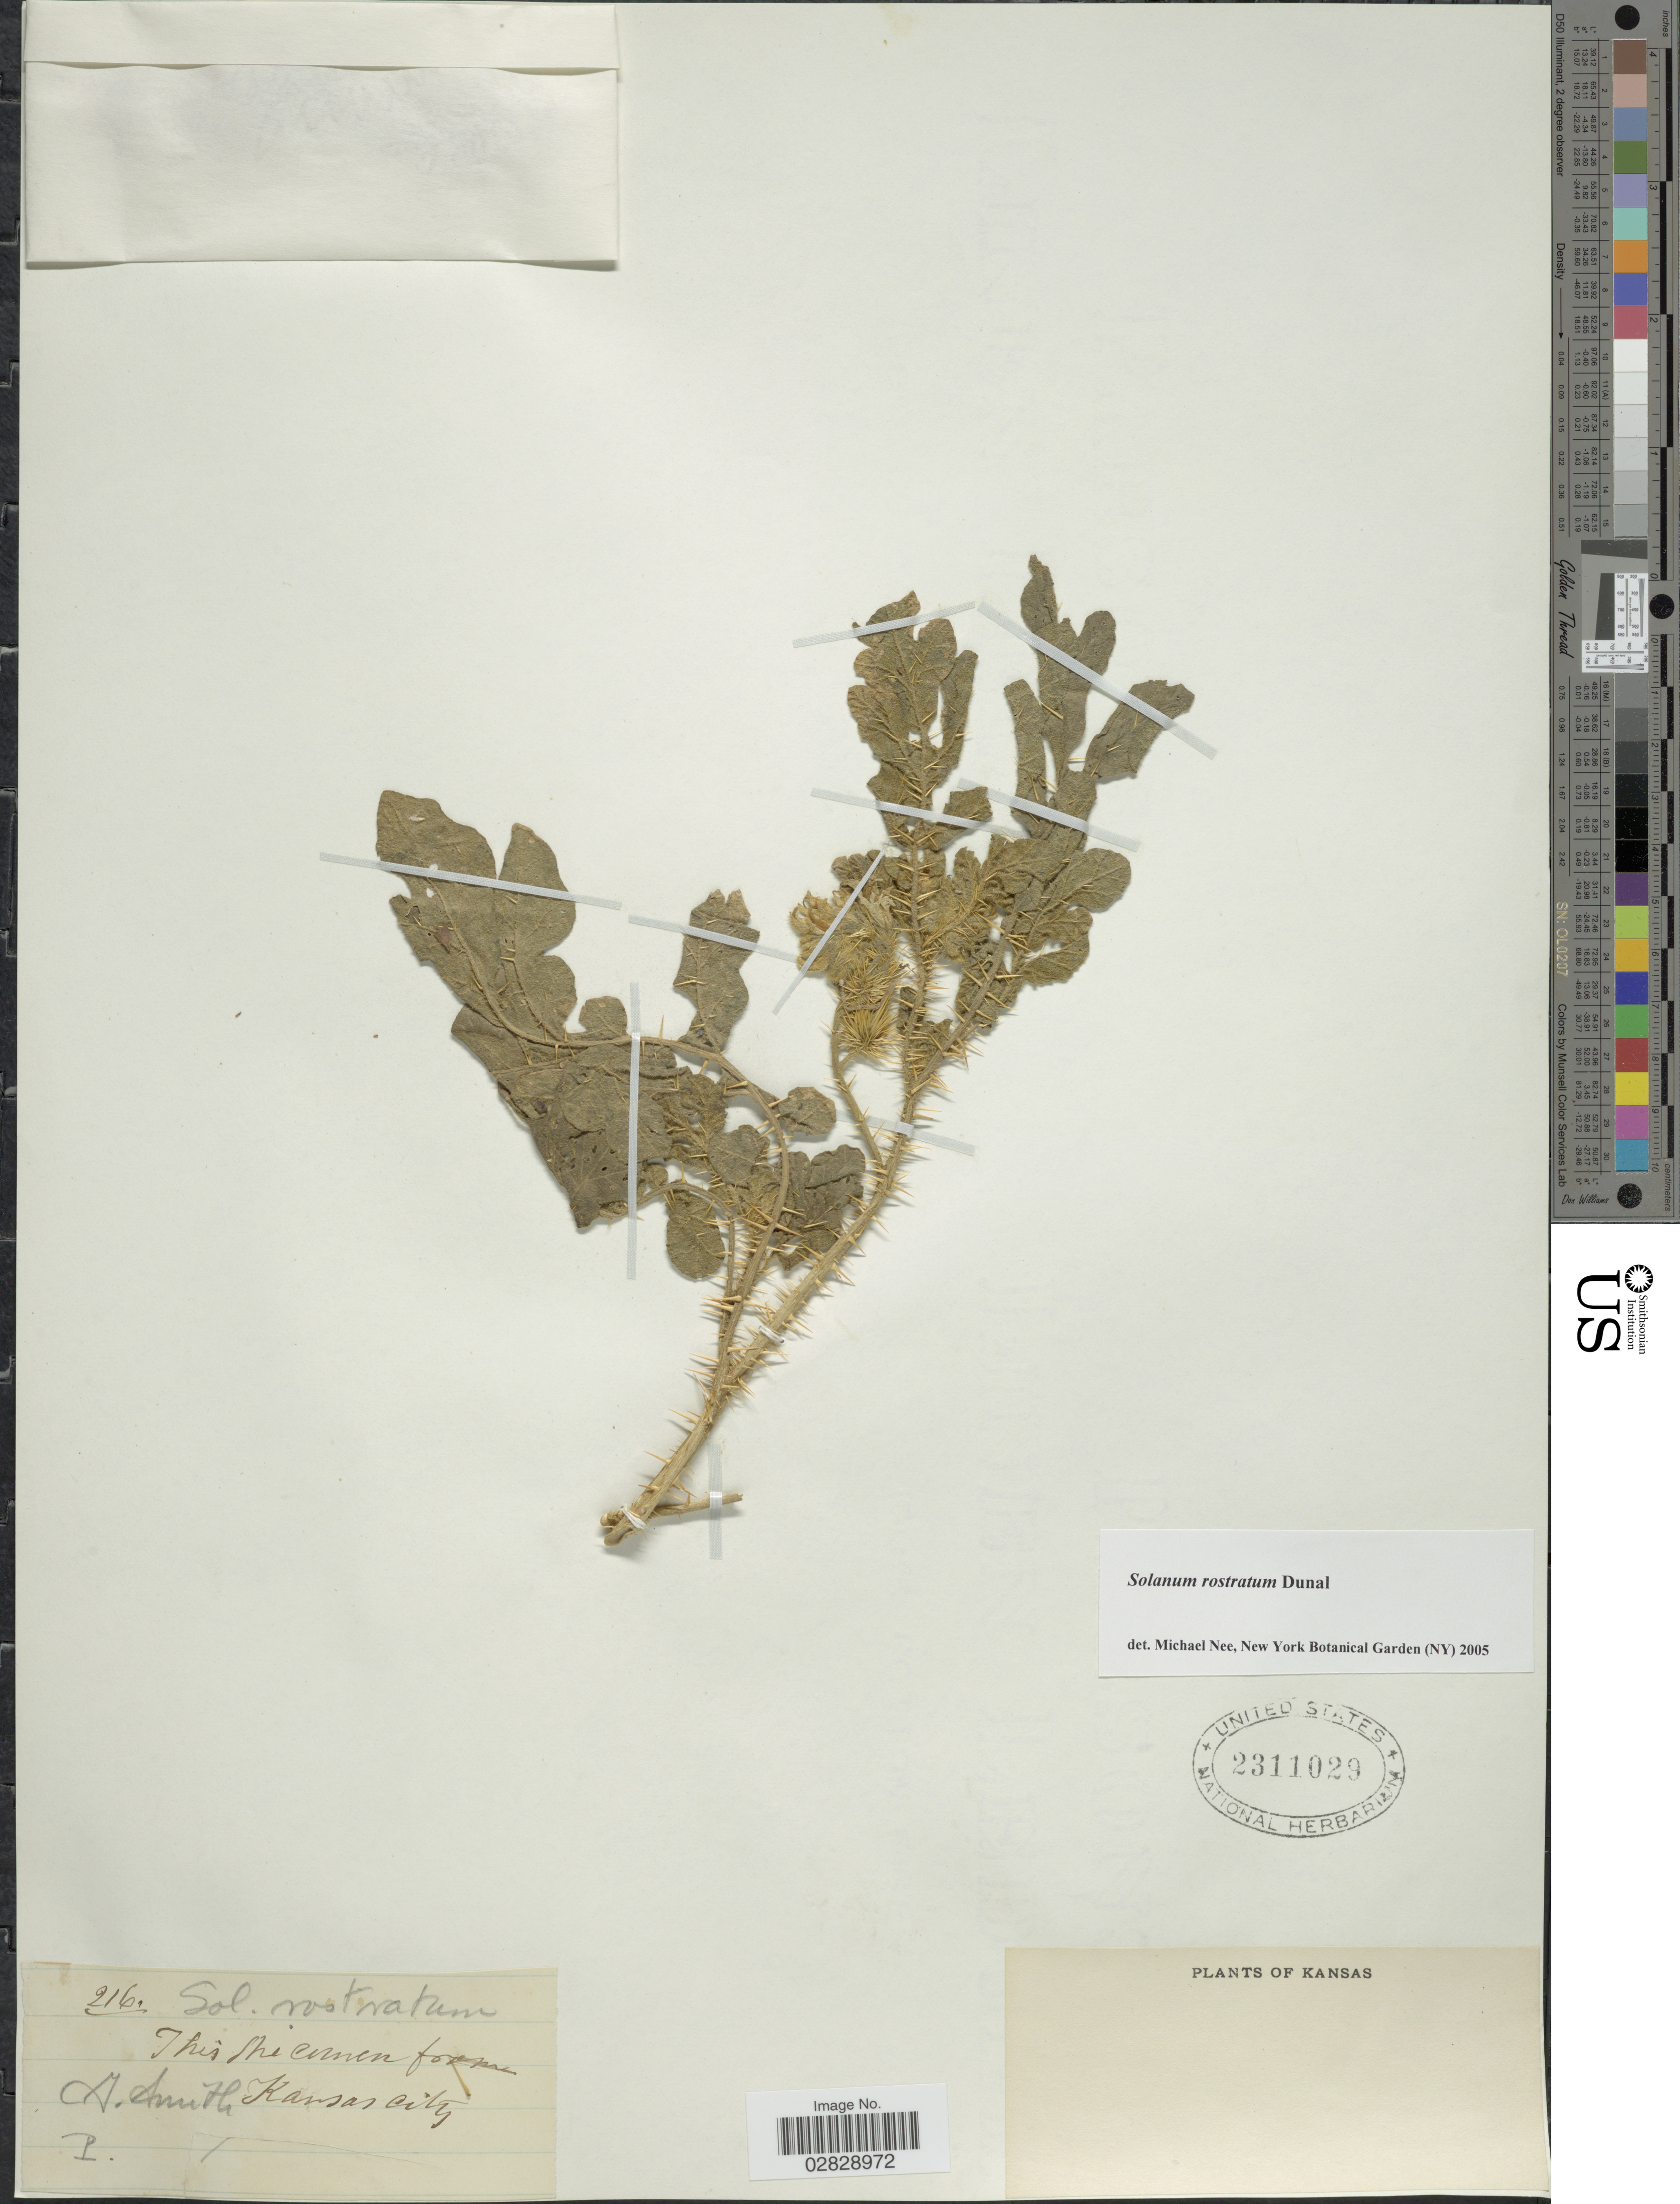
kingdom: Plantae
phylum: Tracheophyta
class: Magnoliopsida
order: Solanales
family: Solanaceae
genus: Solanum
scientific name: Solanum rostratum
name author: Dunal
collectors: I. Smith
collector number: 216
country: United States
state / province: Kansas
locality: Kansas city.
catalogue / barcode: US 2311029